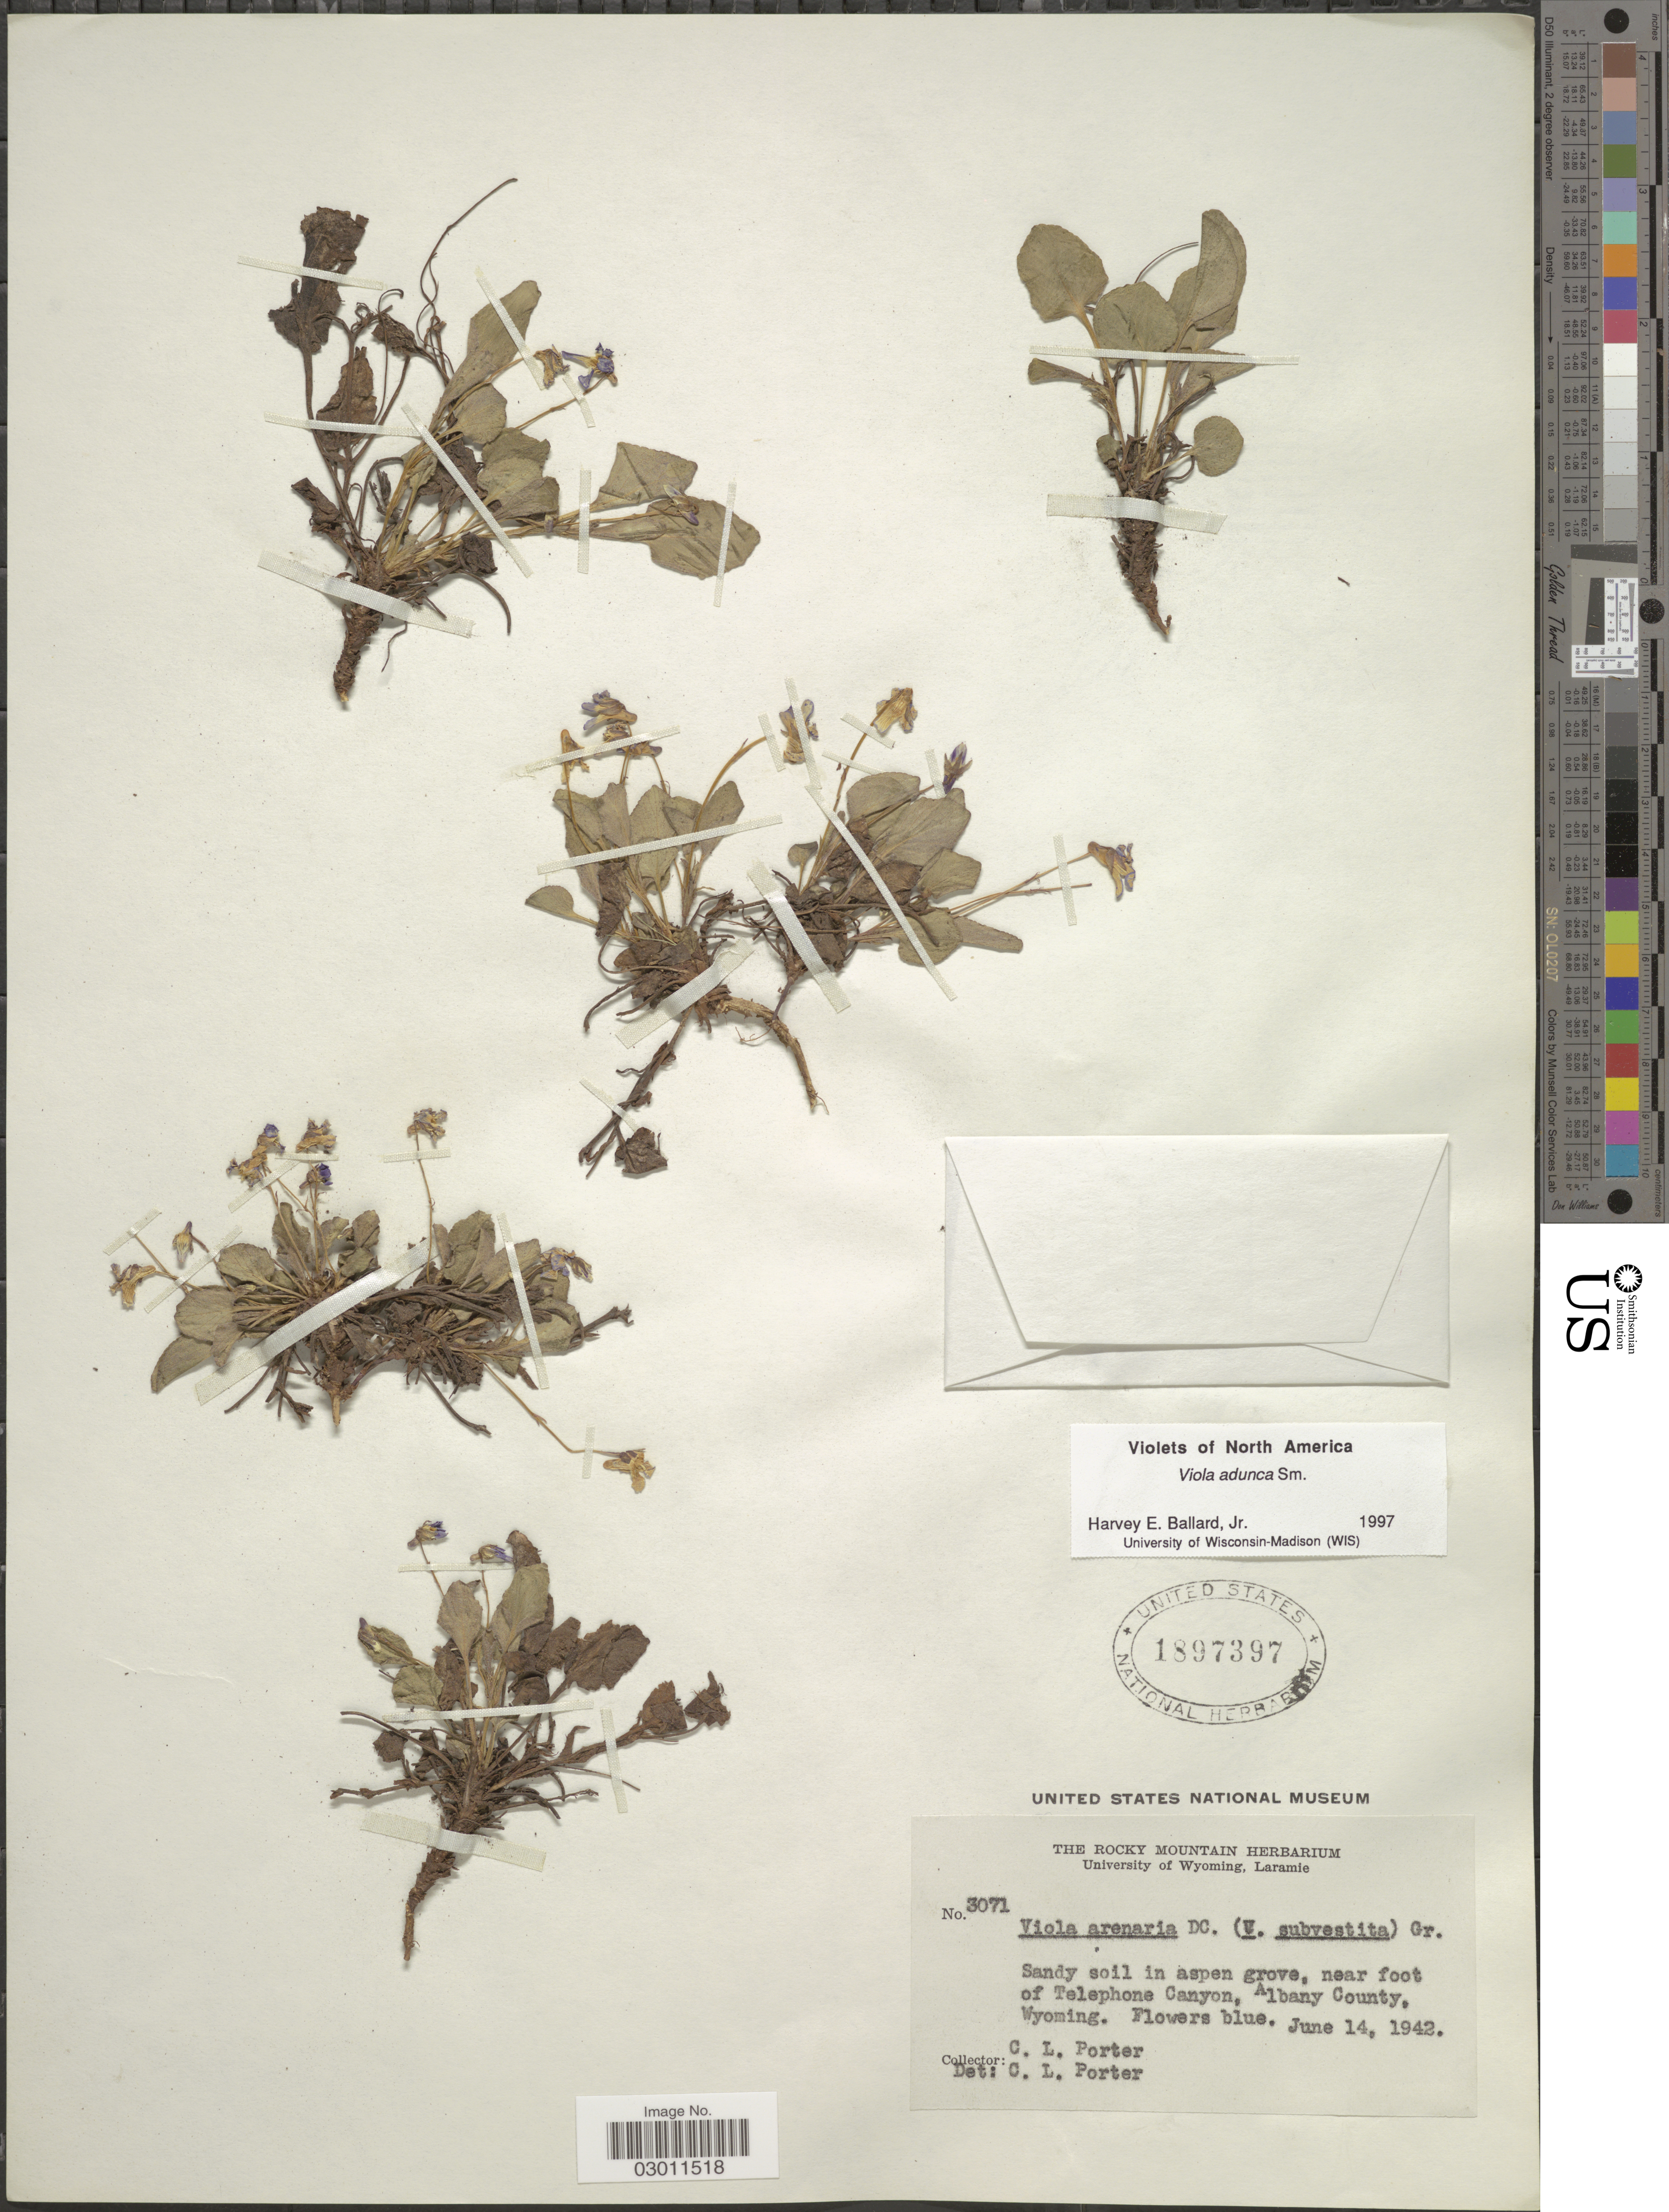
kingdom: Plantae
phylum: Tracheophyta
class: Magnoliopsida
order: Malpighiales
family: Violaceae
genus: Viola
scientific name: Viola adunca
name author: Sm.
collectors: C. L. Porter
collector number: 3071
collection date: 1942-06-14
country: United States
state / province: Wyoming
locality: Near foot of Telephone Canyon, Albany County, Wyoming.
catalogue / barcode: US 1897397